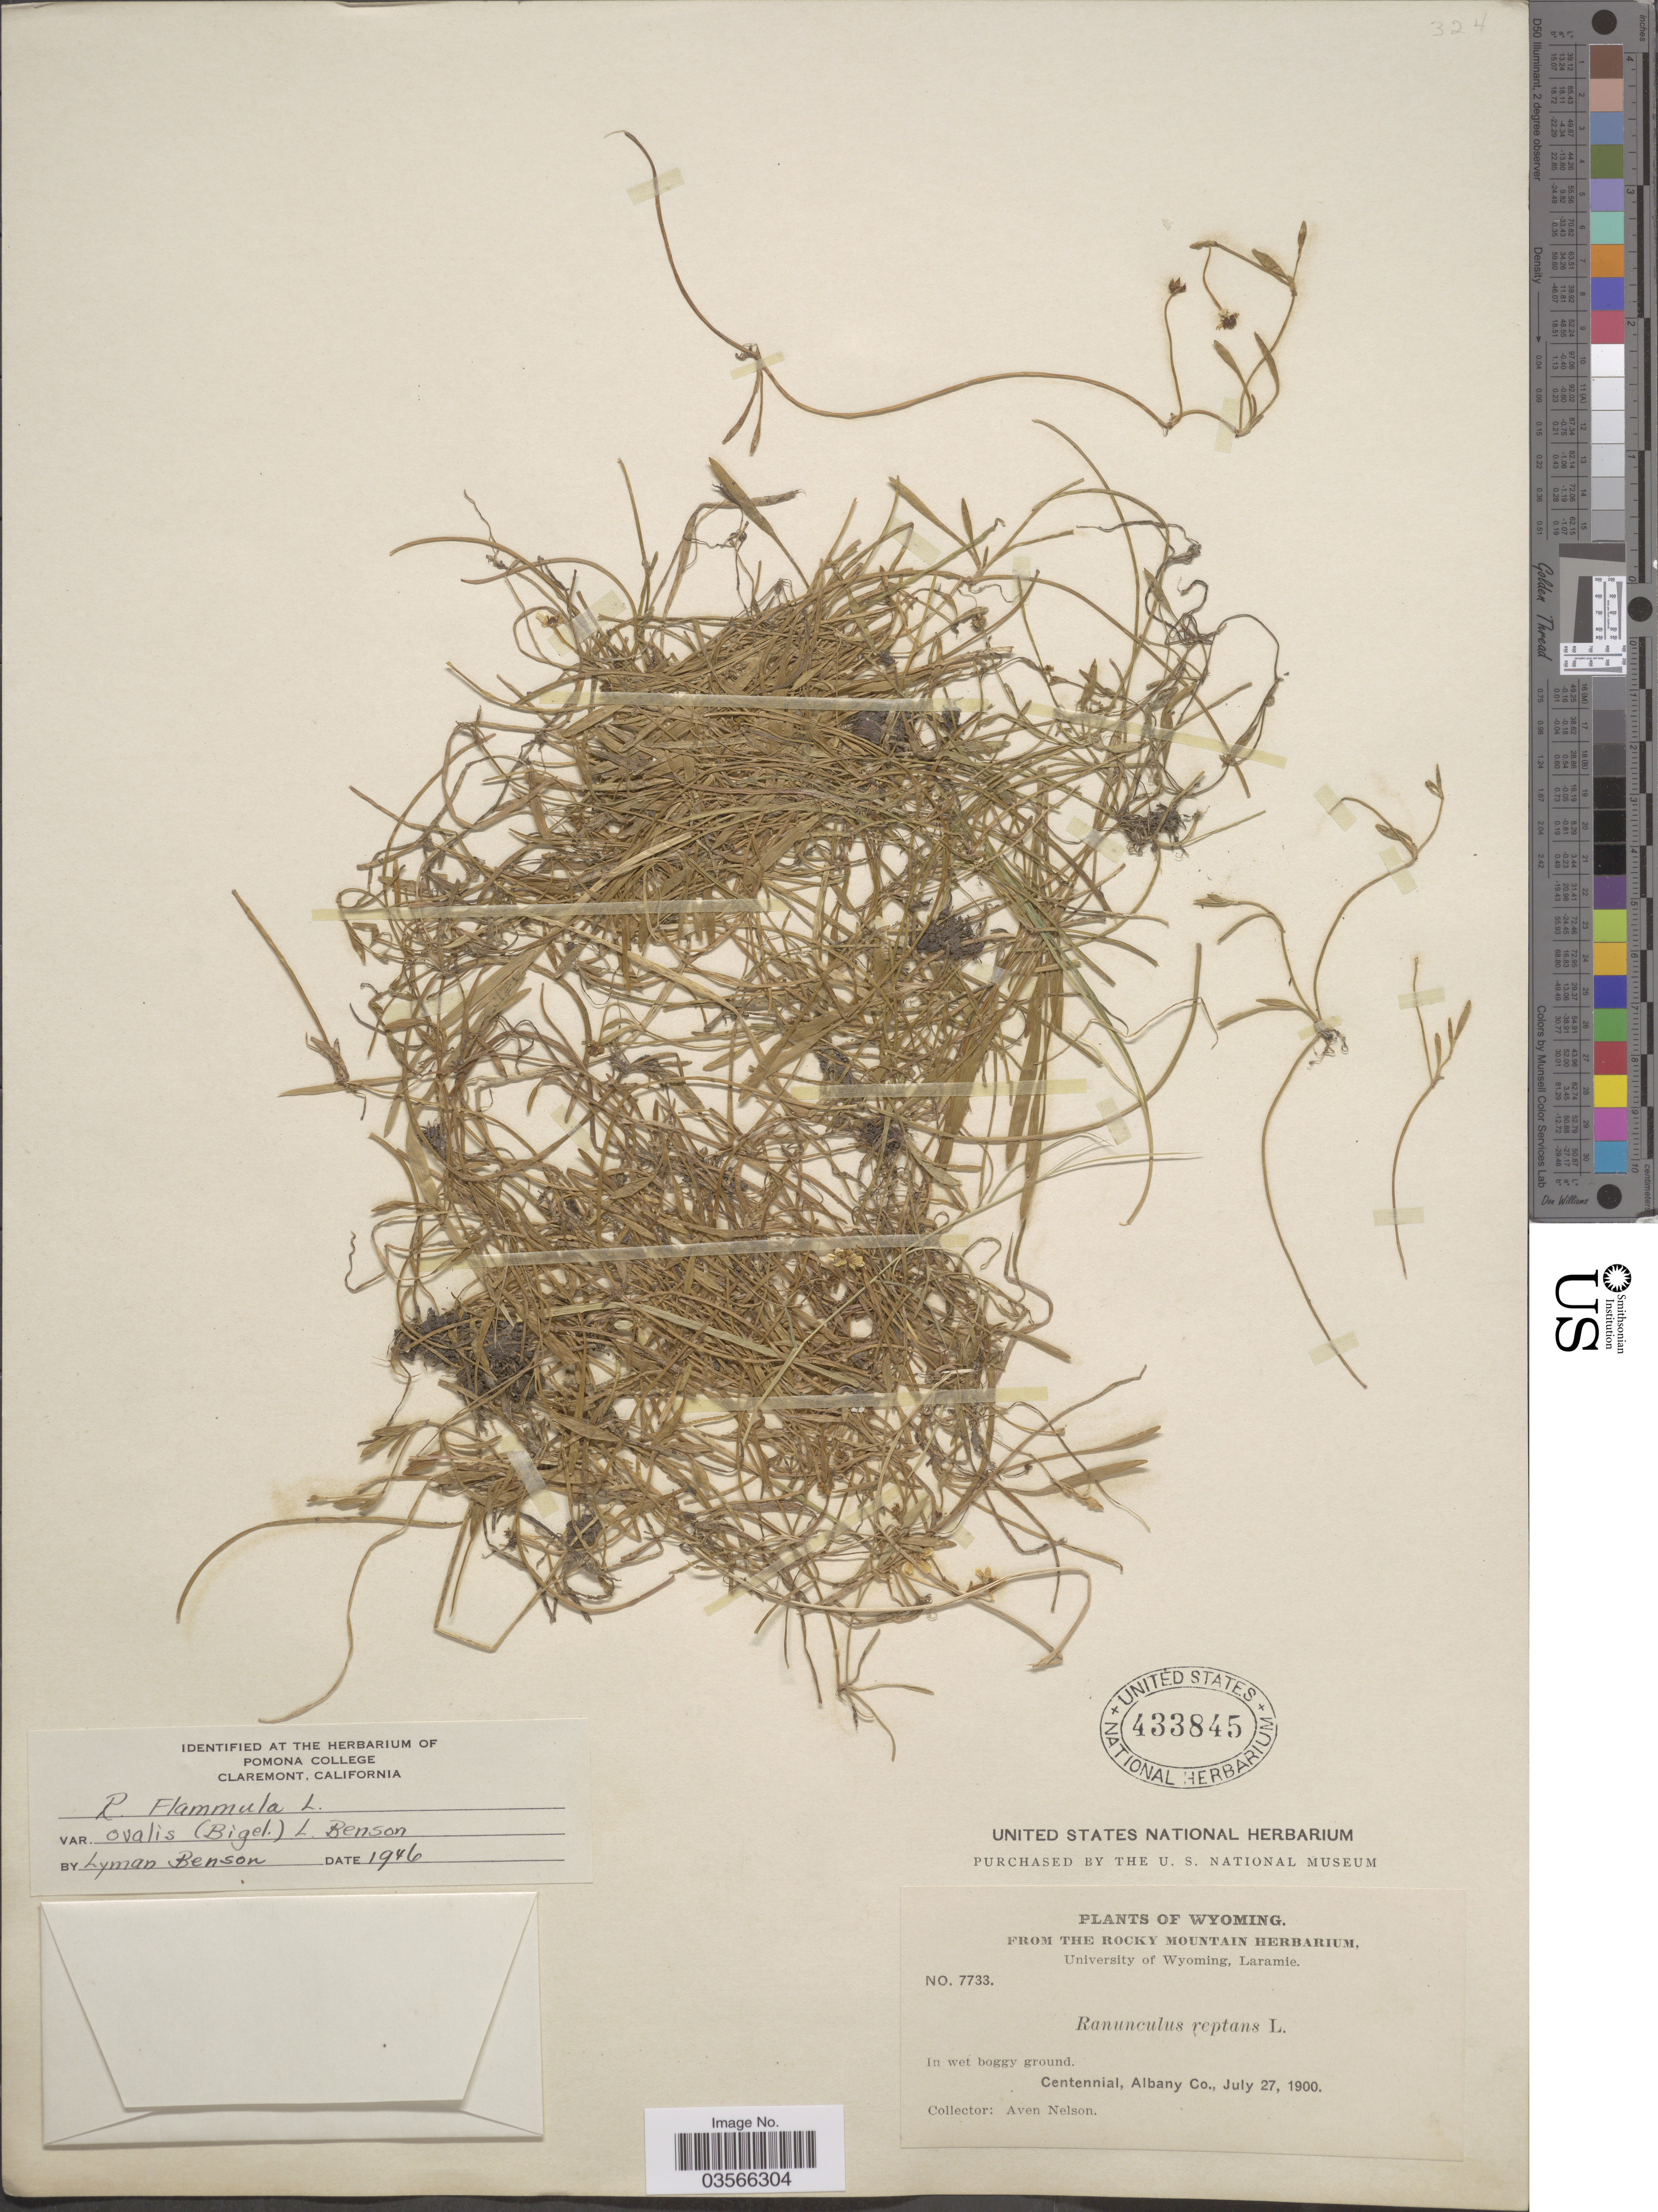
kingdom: Plantae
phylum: Tracheophyta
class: Magnoliopsida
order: Ranunculales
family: Ranunculaceae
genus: Ranunculus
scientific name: Ranunculus flammula var. ovalis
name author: (J.M. Bigelow) L.D. Benson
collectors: A. Nelson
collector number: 7733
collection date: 1900-07-27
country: United States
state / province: Wyoming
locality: Centennial, Albany Co.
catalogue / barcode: US 433845